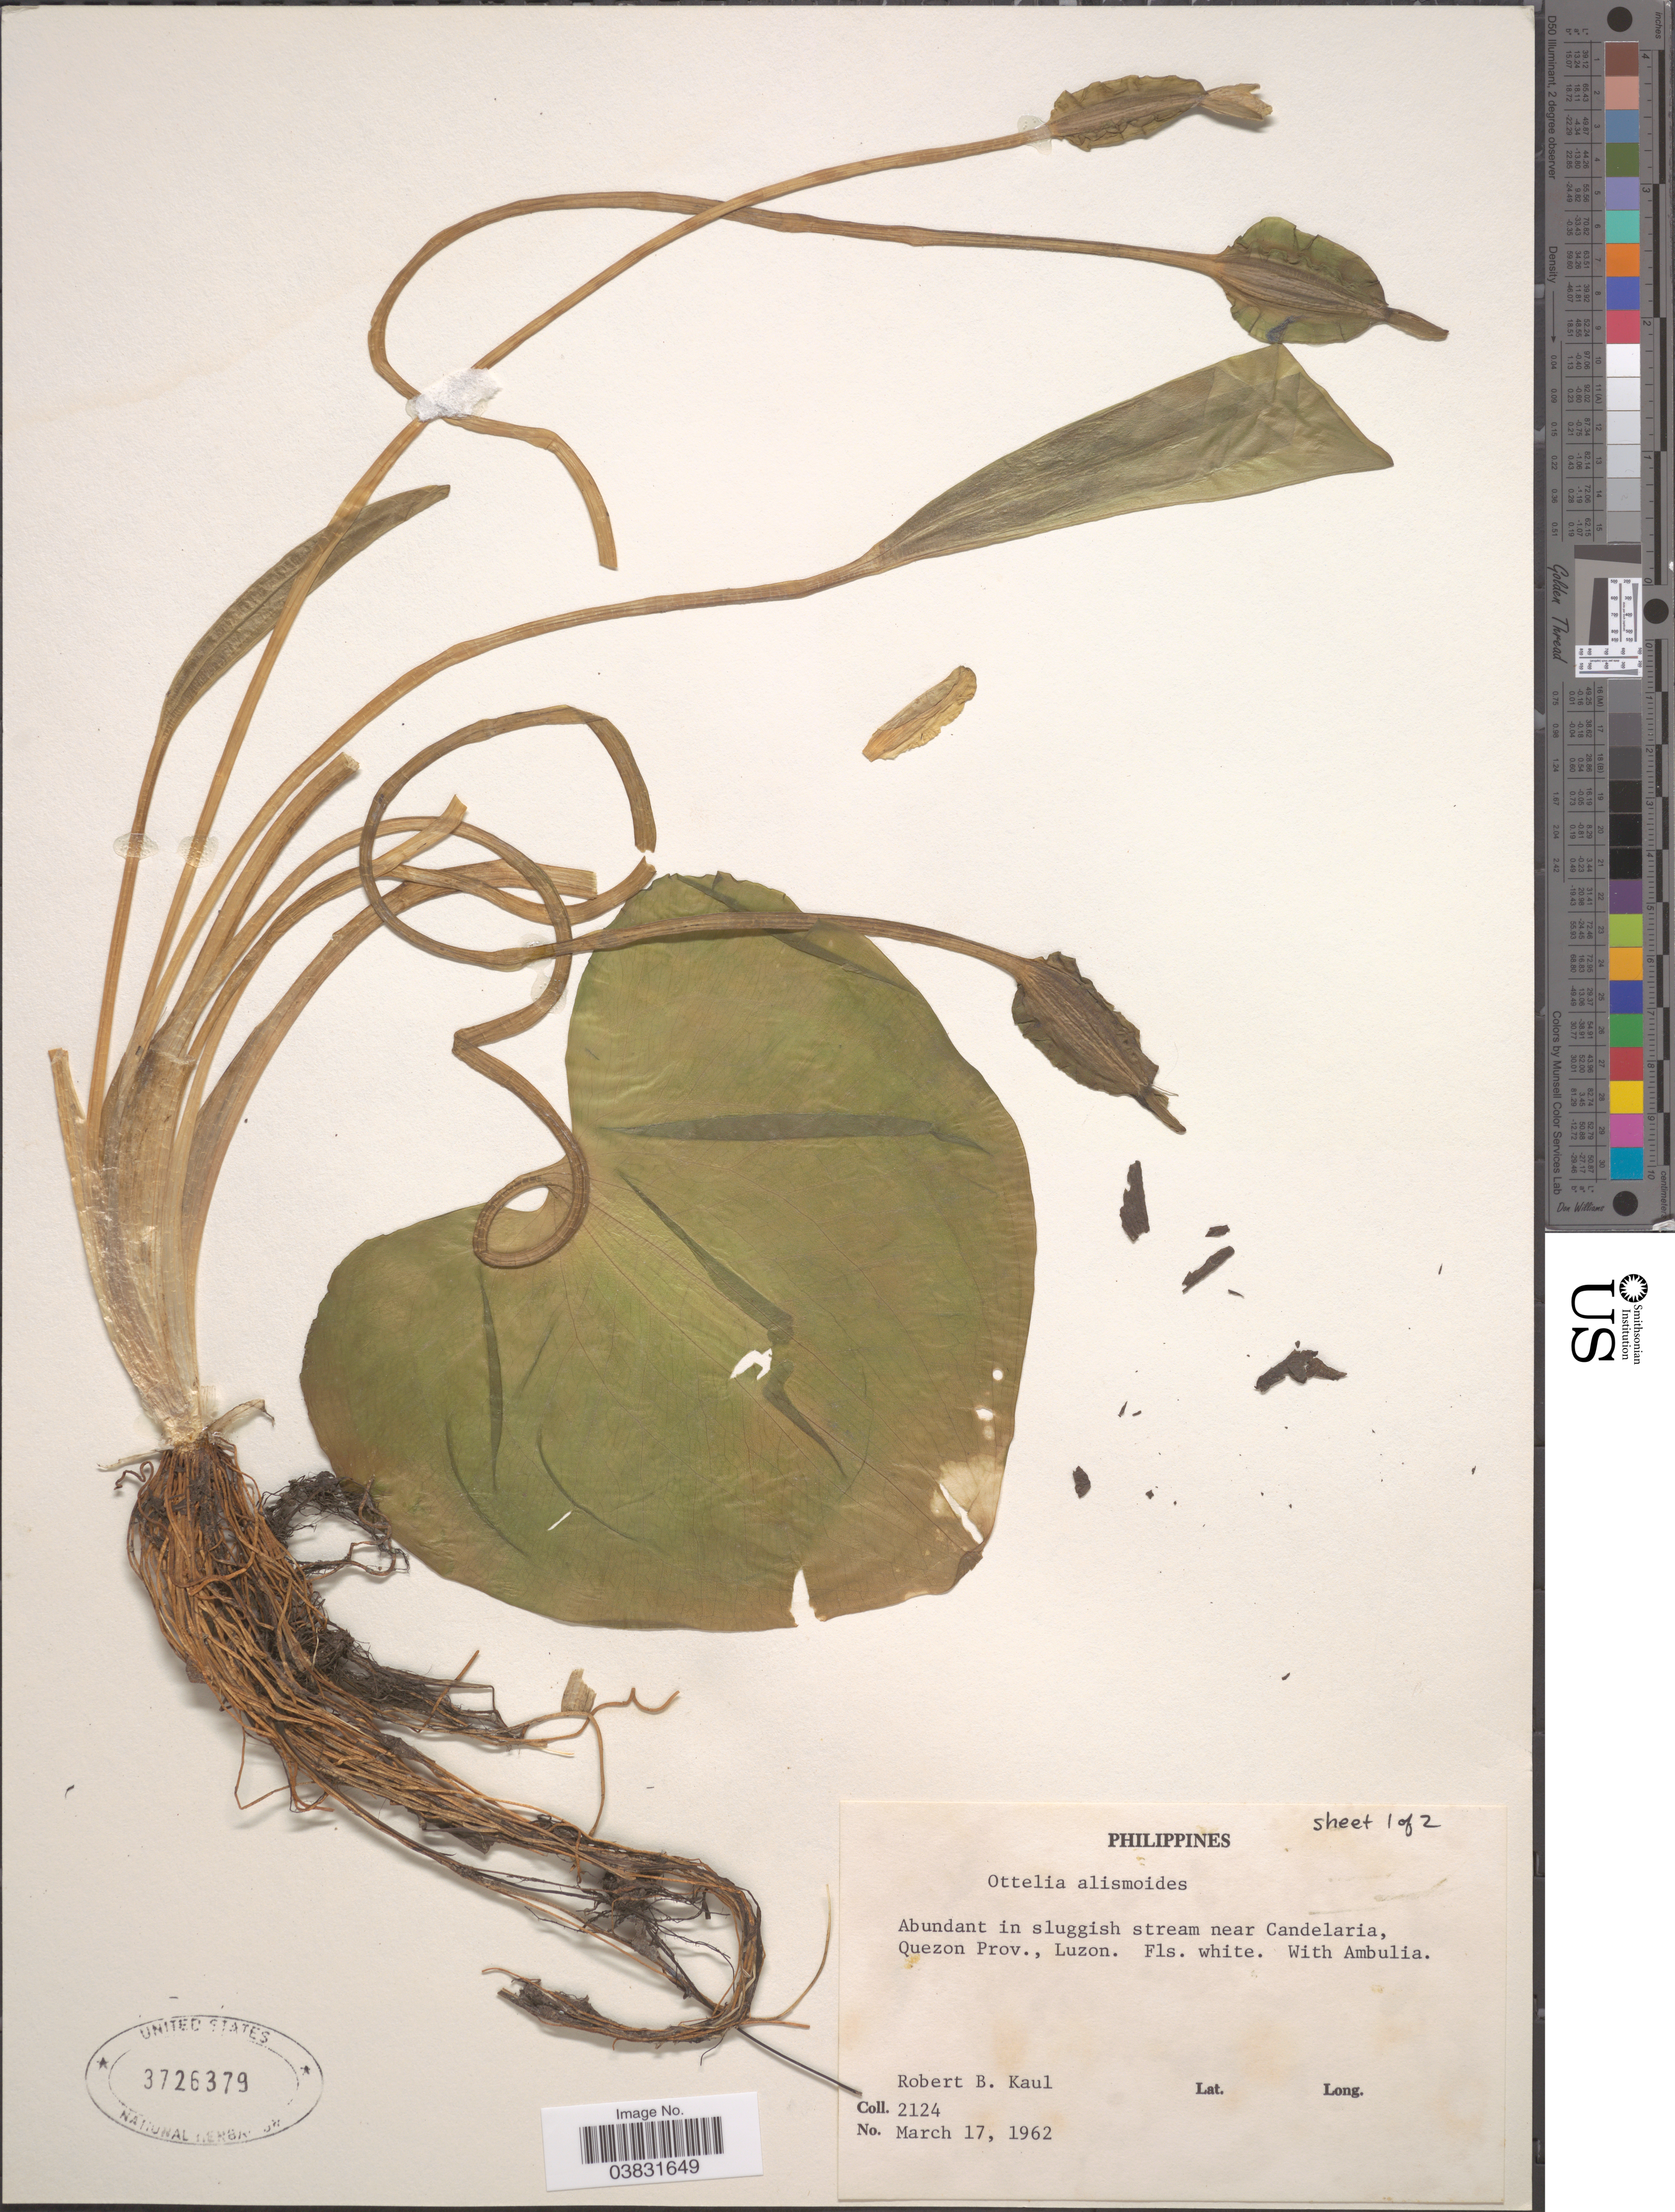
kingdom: Plantae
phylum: Tracheophyta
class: Liliopsida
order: Alismatales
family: Hydrocharitaceae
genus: Ottelia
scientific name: Ottelia alismoides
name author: Pers.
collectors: R. Kaul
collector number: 2124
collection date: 1962-03-17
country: Philippines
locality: Near Candelarria, Quezon Prov., Luzon.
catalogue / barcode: US 3726379